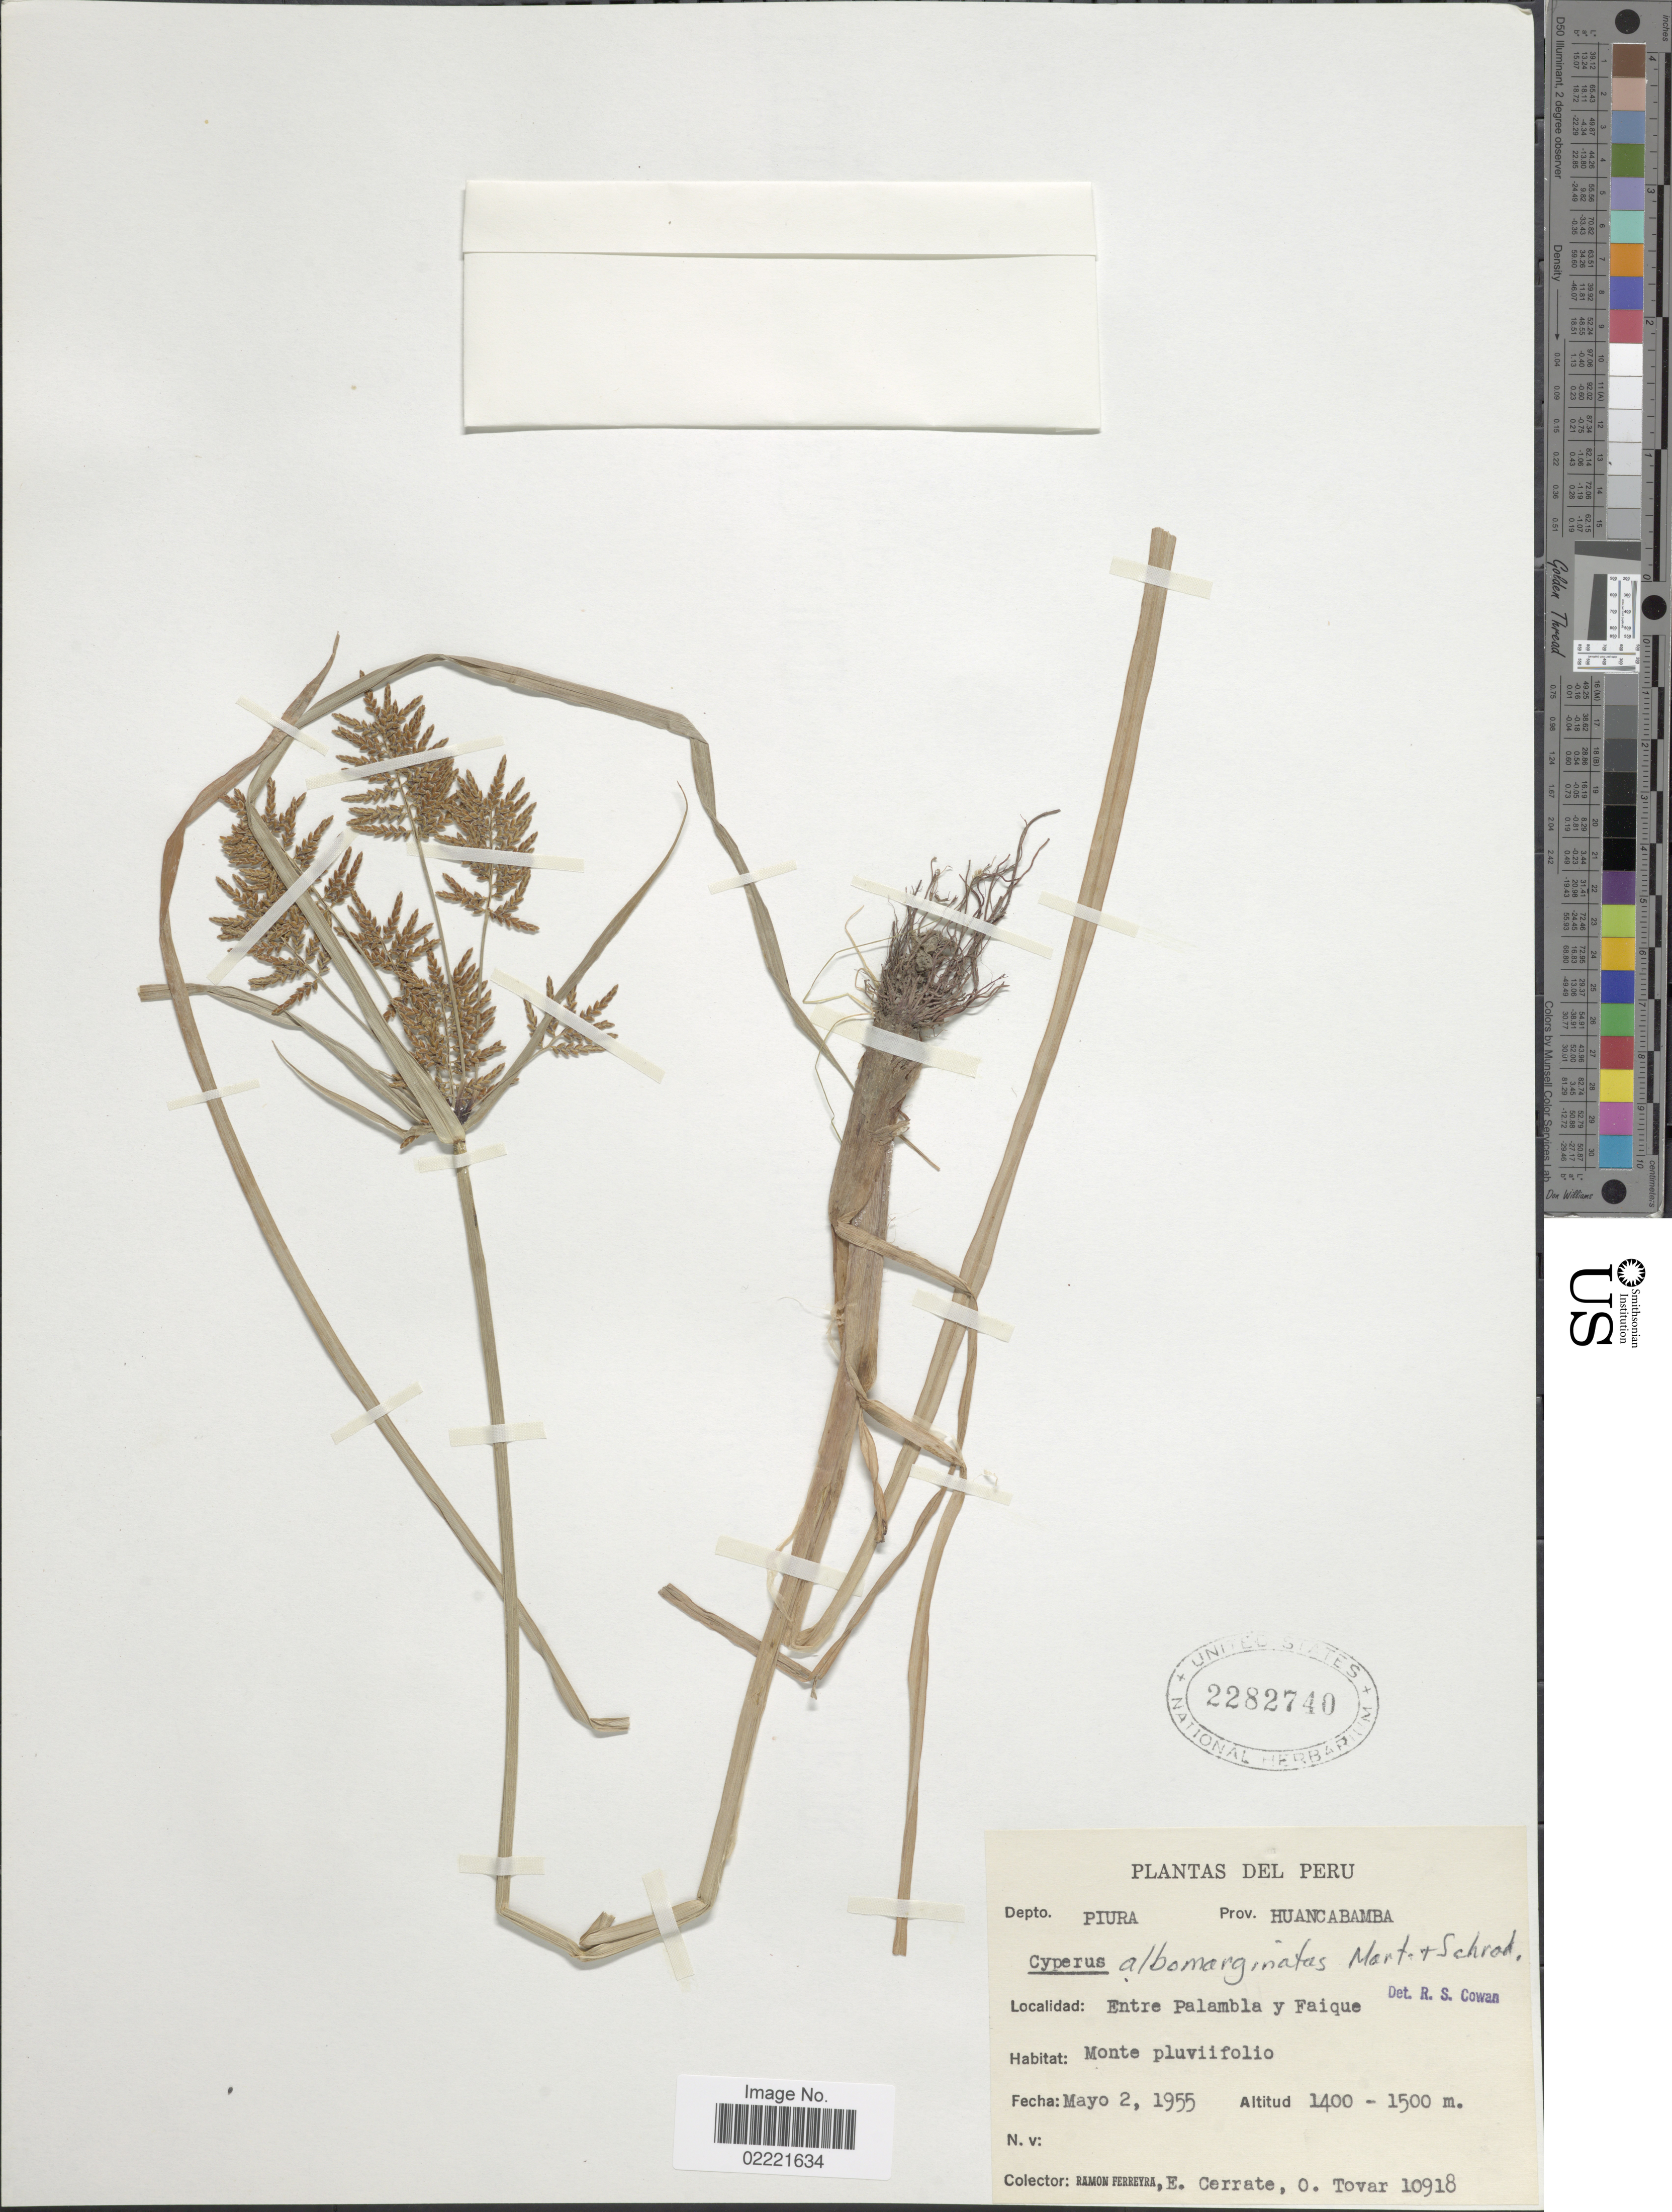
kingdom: Plantae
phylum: Tracheophyta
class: Liliopsida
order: Poales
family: Cyperaceae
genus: Cyperus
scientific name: Cyperus flavicomus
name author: Michx.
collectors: R. A. Ferreyra, E. Cerrate & Ó. Tovar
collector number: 10918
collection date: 1955-05-02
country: Peru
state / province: Piura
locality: Depto. Piura, Prov. Huancabamba, Entre Palambla y Faique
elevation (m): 1400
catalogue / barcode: US 2282740